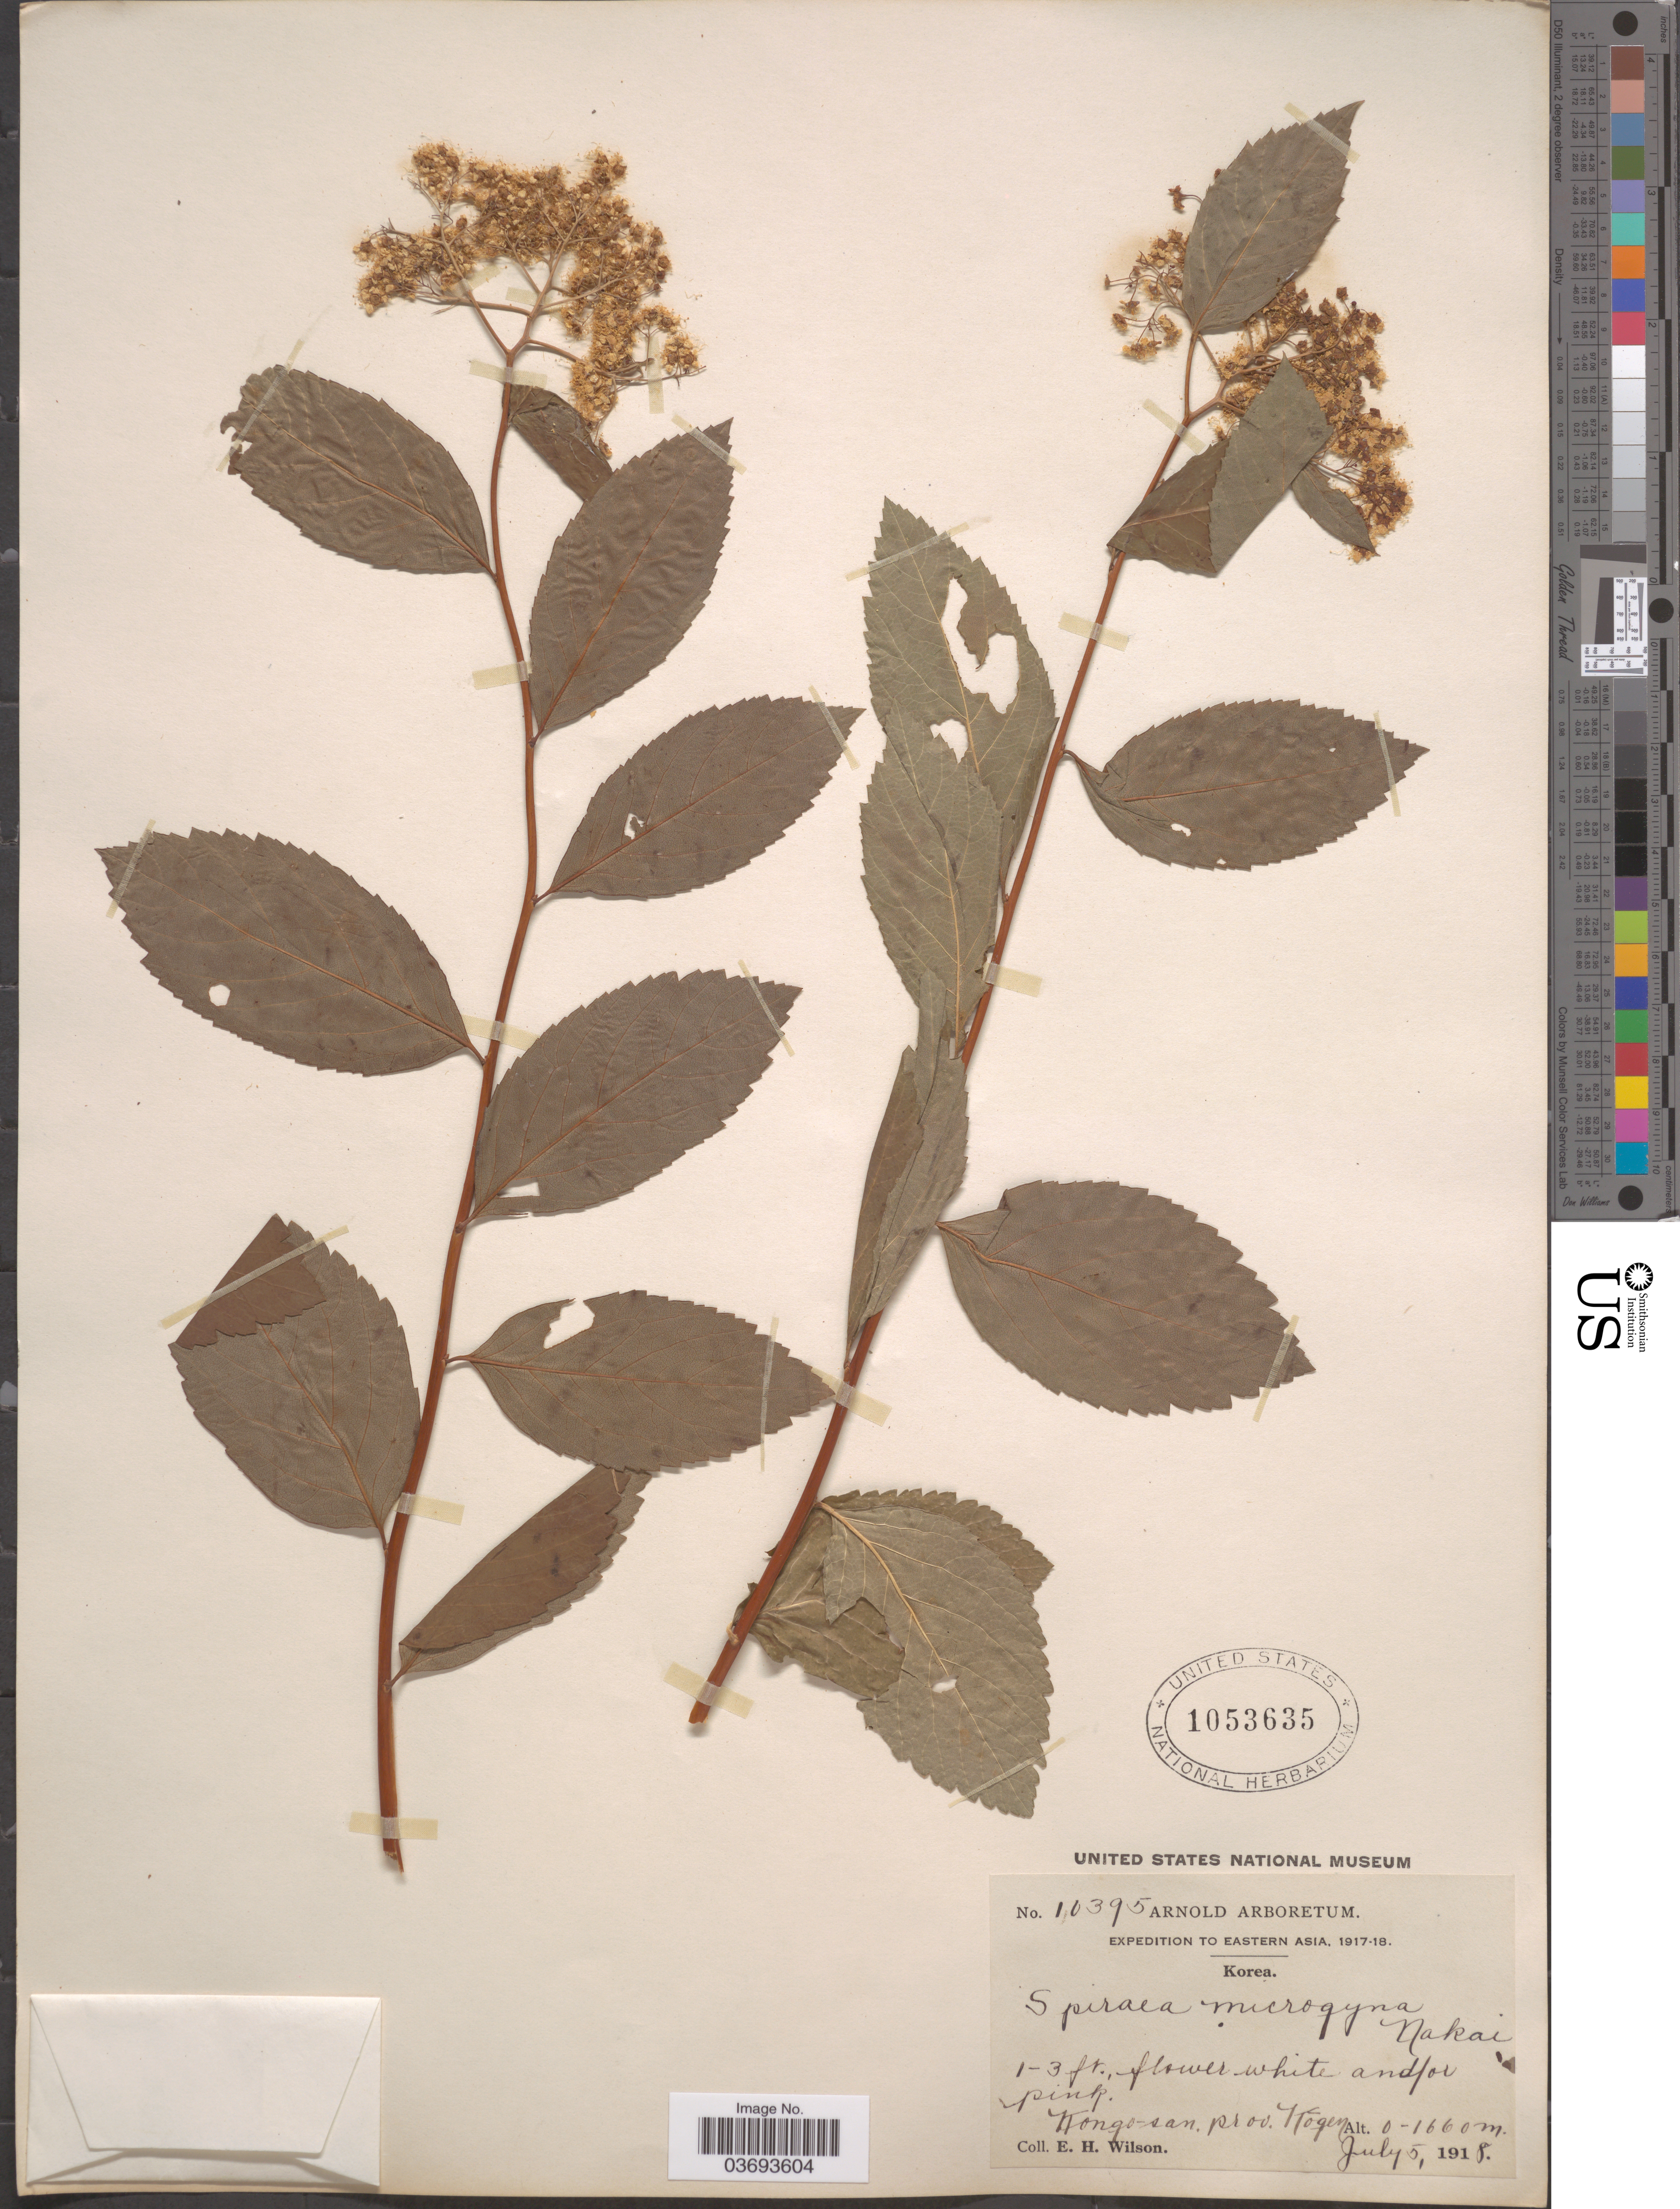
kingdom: Plantae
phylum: Tracheophyta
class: Magnoliopsida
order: Rosales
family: Rosaceae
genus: Spiraea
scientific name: Spiraea microgyna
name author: Nakai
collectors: E. Wilson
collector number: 10395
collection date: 1918-07-05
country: North Korea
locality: Kongo-san. Prov. Kogen.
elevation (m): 0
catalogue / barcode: US 1053635